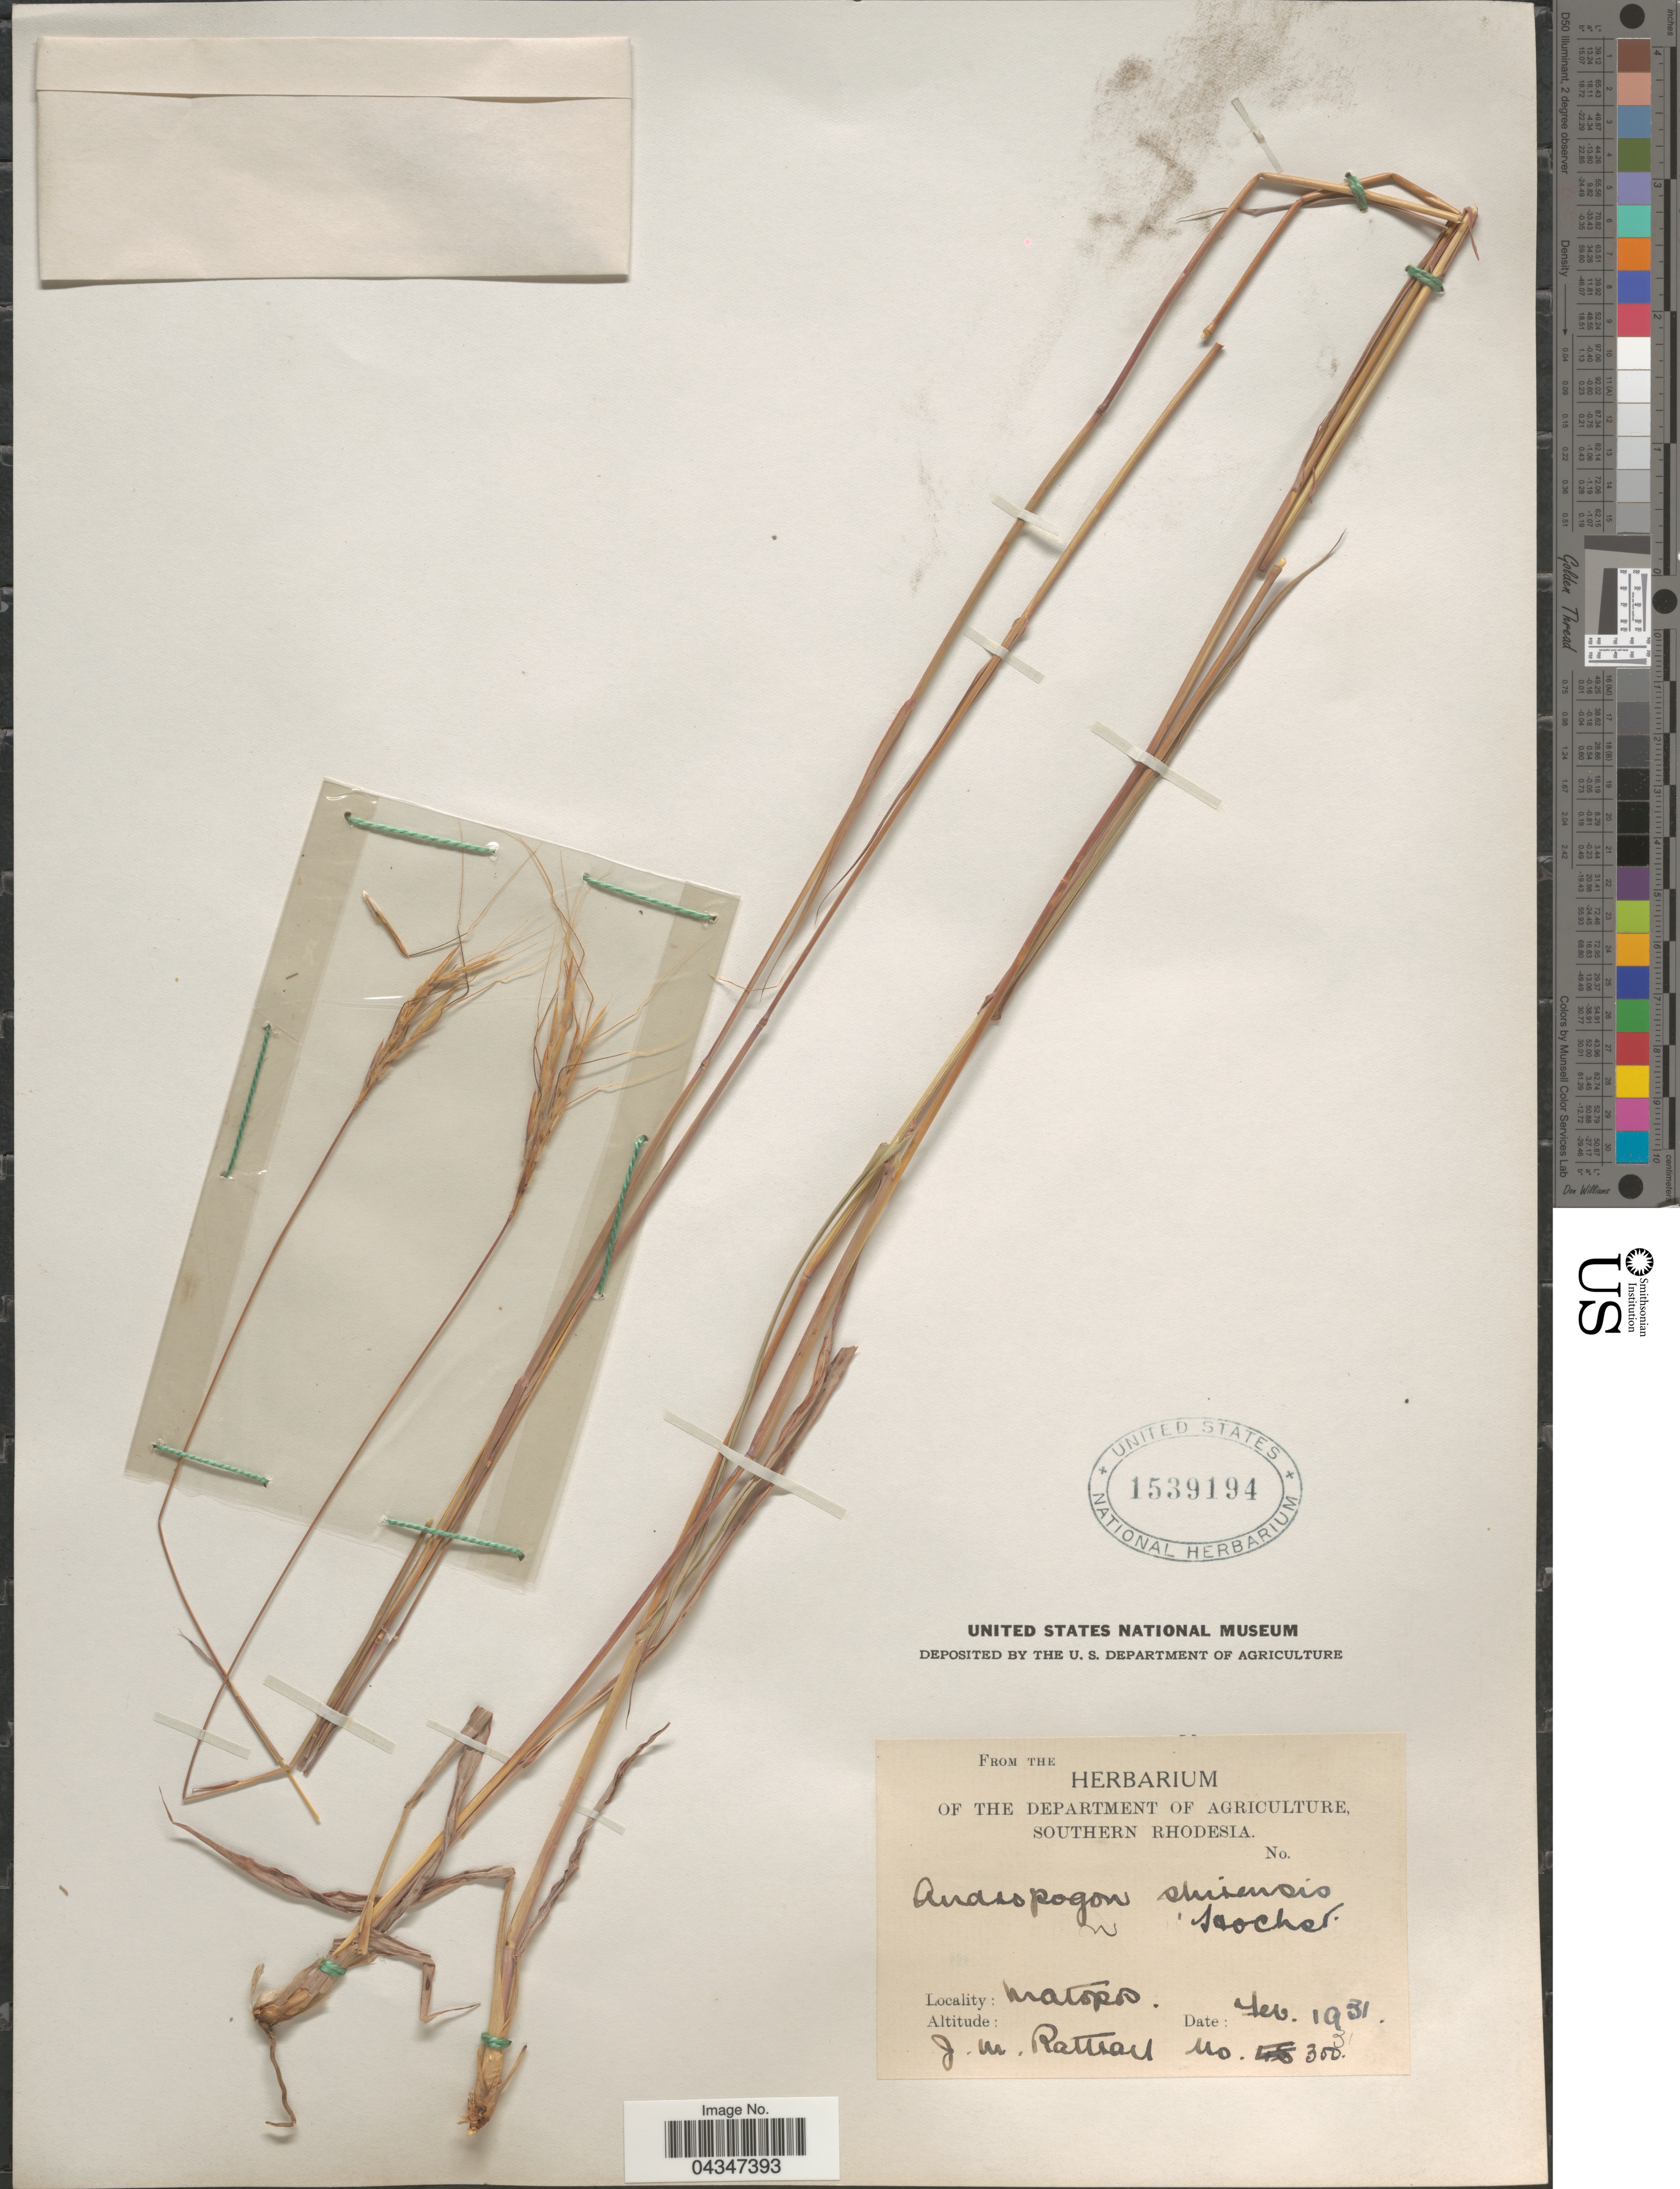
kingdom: Plantae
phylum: Tracheophyta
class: Liliopsida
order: Poales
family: Poaceae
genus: Andropogon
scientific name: Andropogon schirensis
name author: Hochst. ex A. Rich.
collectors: J. Rattray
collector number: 300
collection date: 1931-02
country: Zimbabwe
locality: Southern Rhodesia. Matopos.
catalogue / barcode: US 1539194